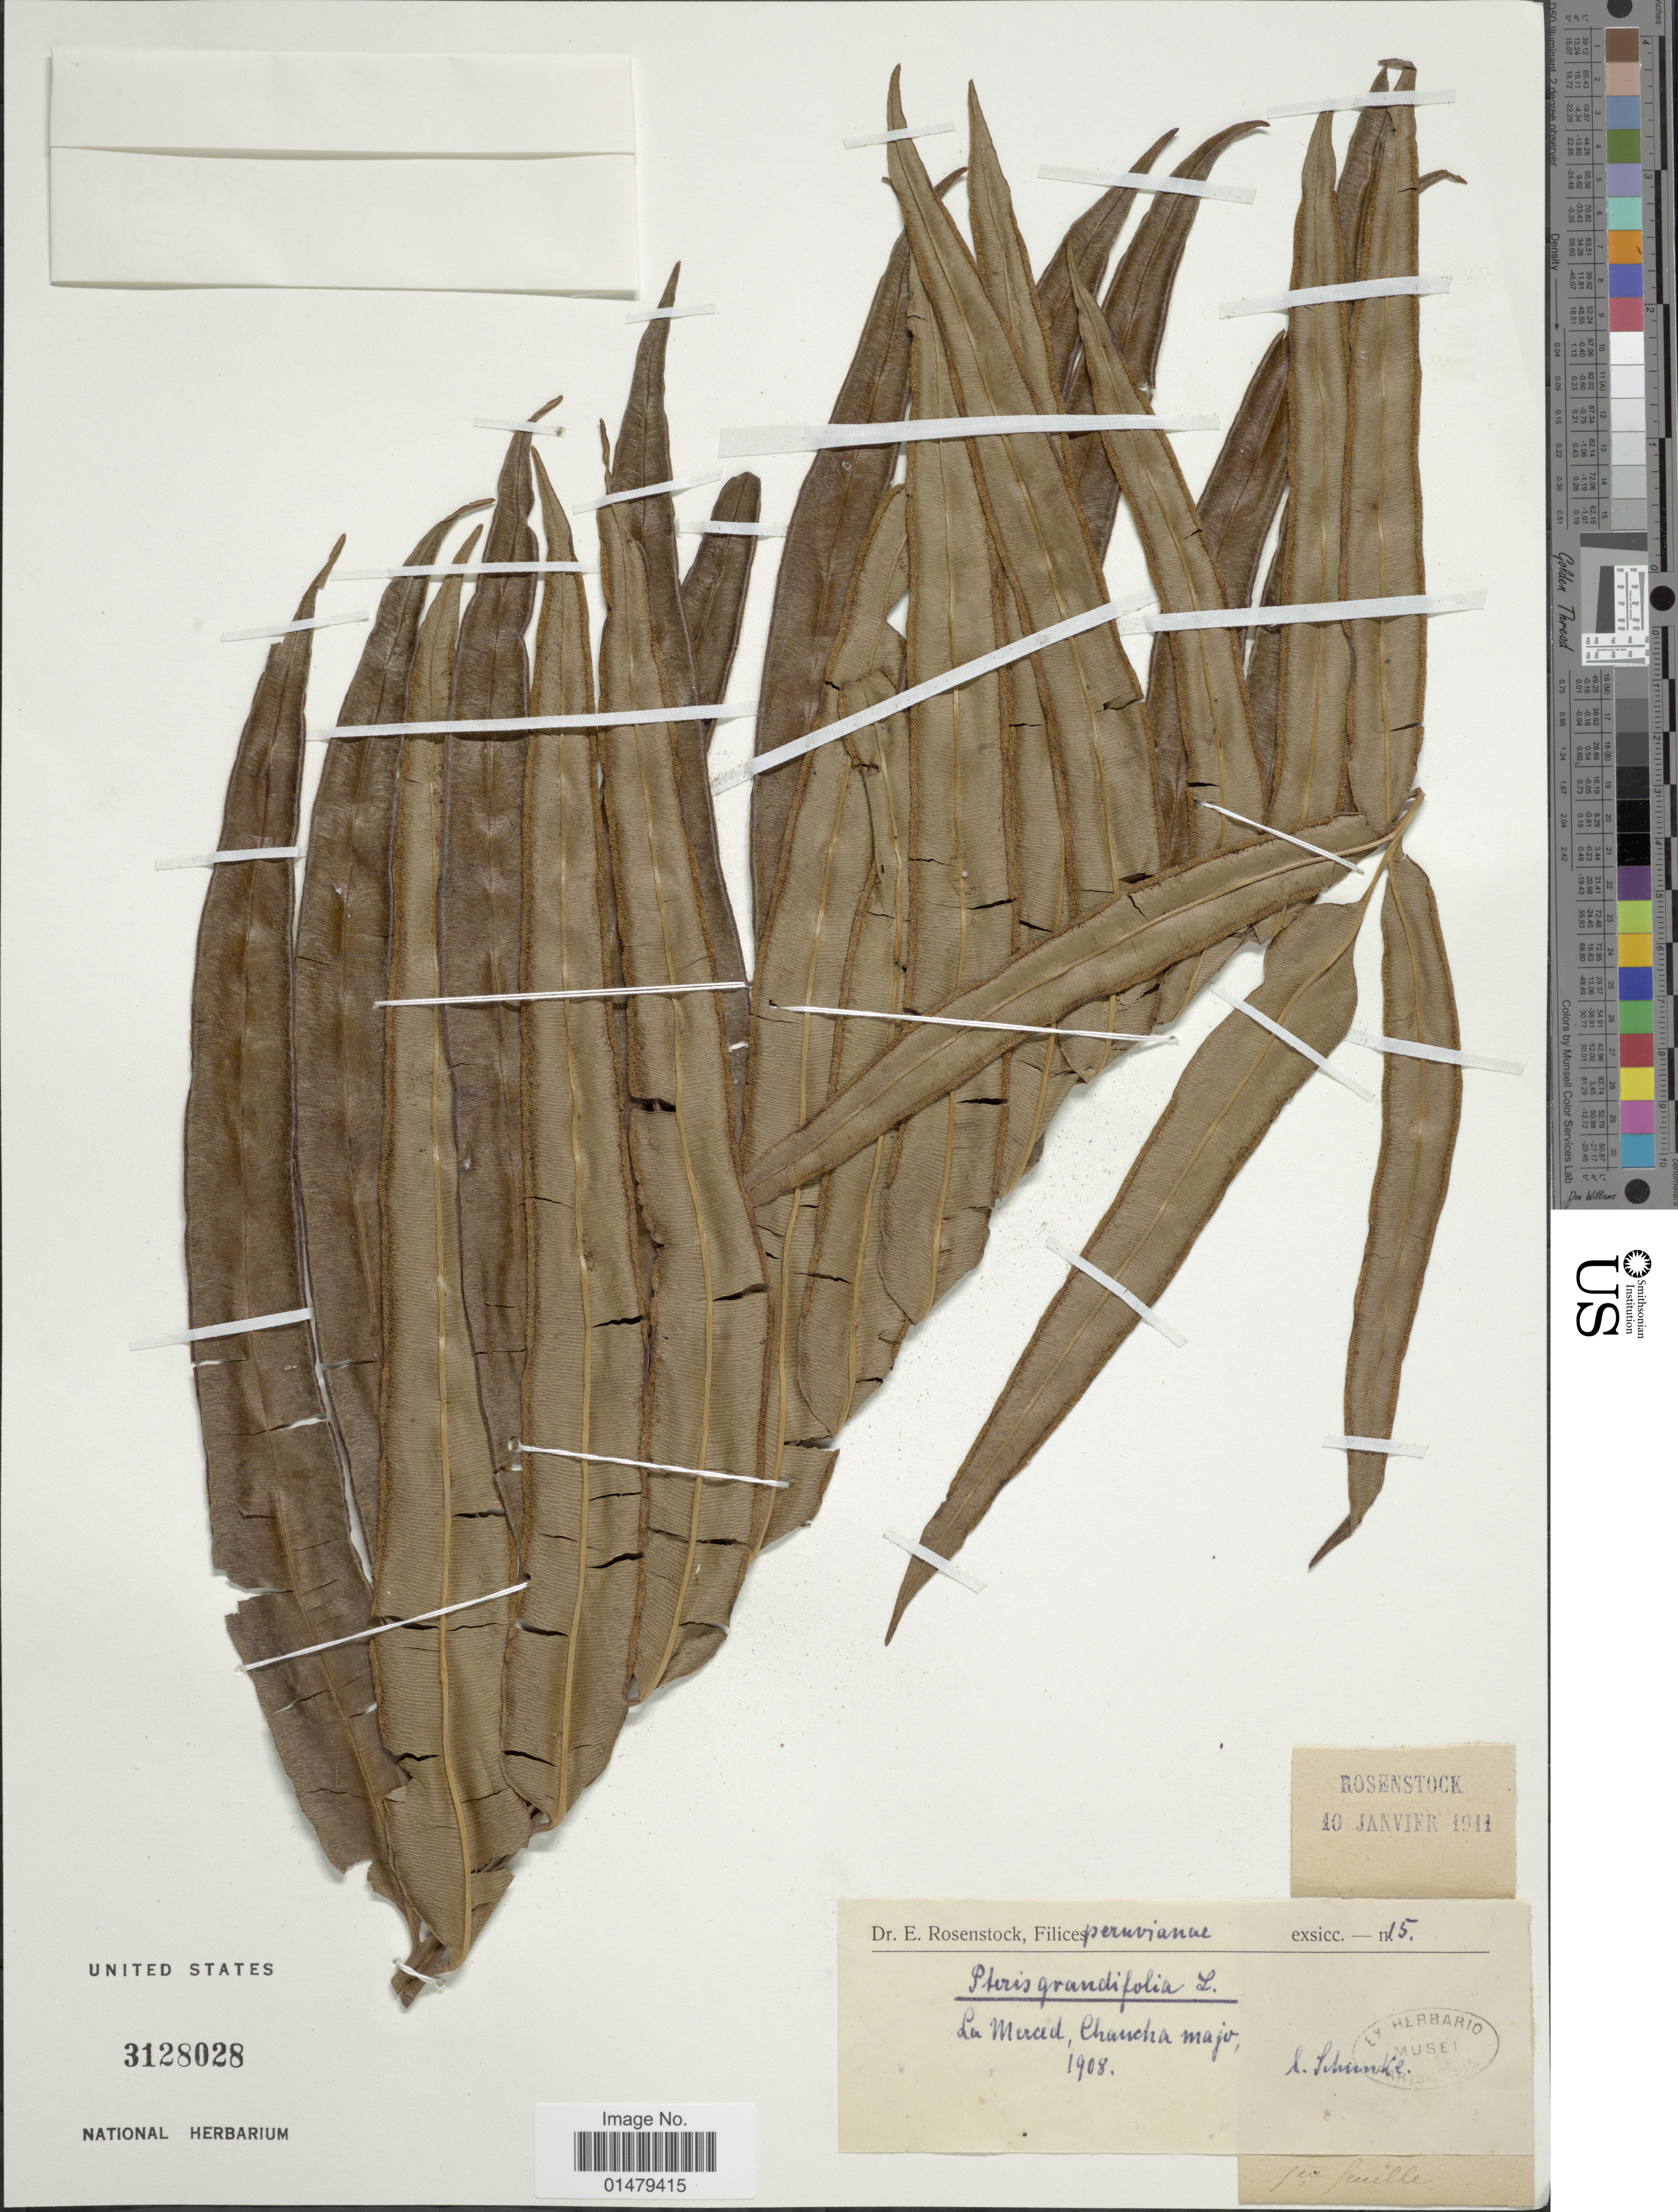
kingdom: Plantae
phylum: Tracheophyta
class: Polypodiopsida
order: Polypodiales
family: Pteridaceae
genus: Pteris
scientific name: Pteris grandifolia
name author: L.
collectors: Schunke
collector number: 15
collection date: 1908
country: Peru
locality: La Merced, Chancha majo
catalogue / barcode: US 3128028